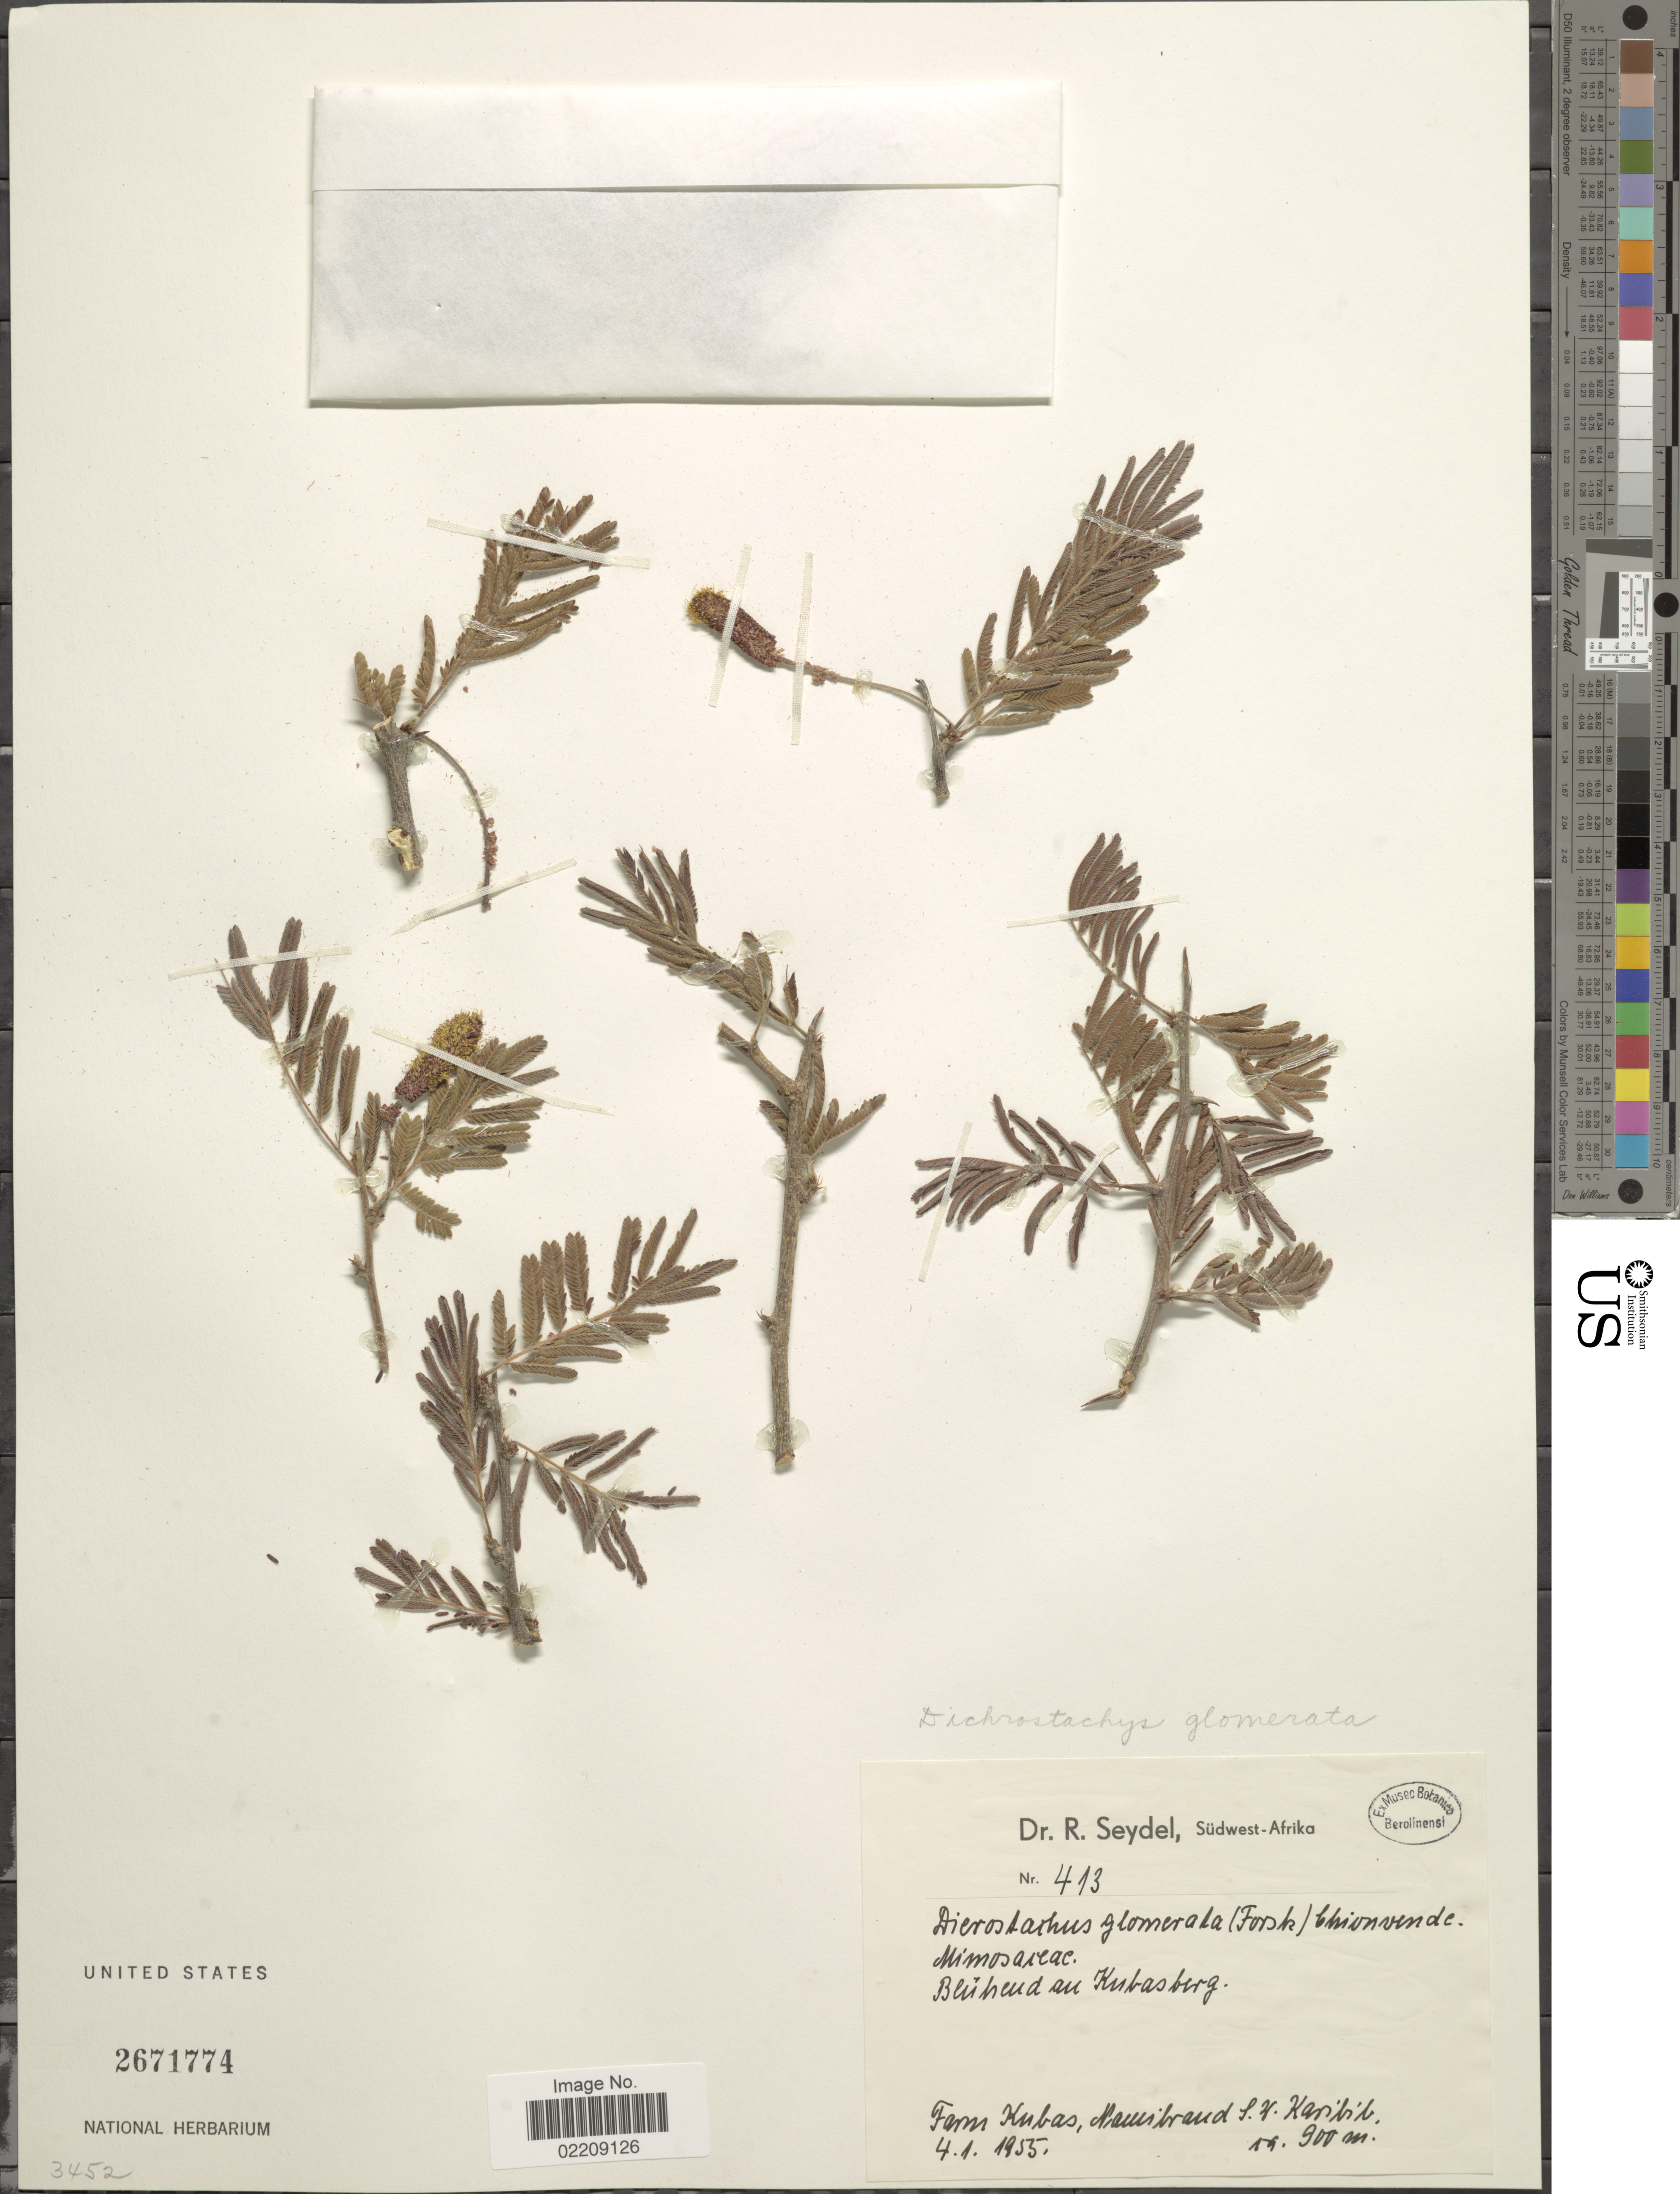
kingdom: Plantae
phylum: Tracheophyta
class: Magnoliopsida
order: Fabales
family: Fabaceae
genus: Dichrostachys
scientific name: Dichrostachys glomerata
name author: (Forssk.) Chiov.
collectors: R. Seydel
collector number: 413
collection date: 1955-01-04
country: Namibia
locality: Bluhend an Kubasberg. Farm Kubas, Namibrand, S.W. Karibib, Südwest-Afrika.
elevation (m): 900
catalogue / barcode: US 2671774